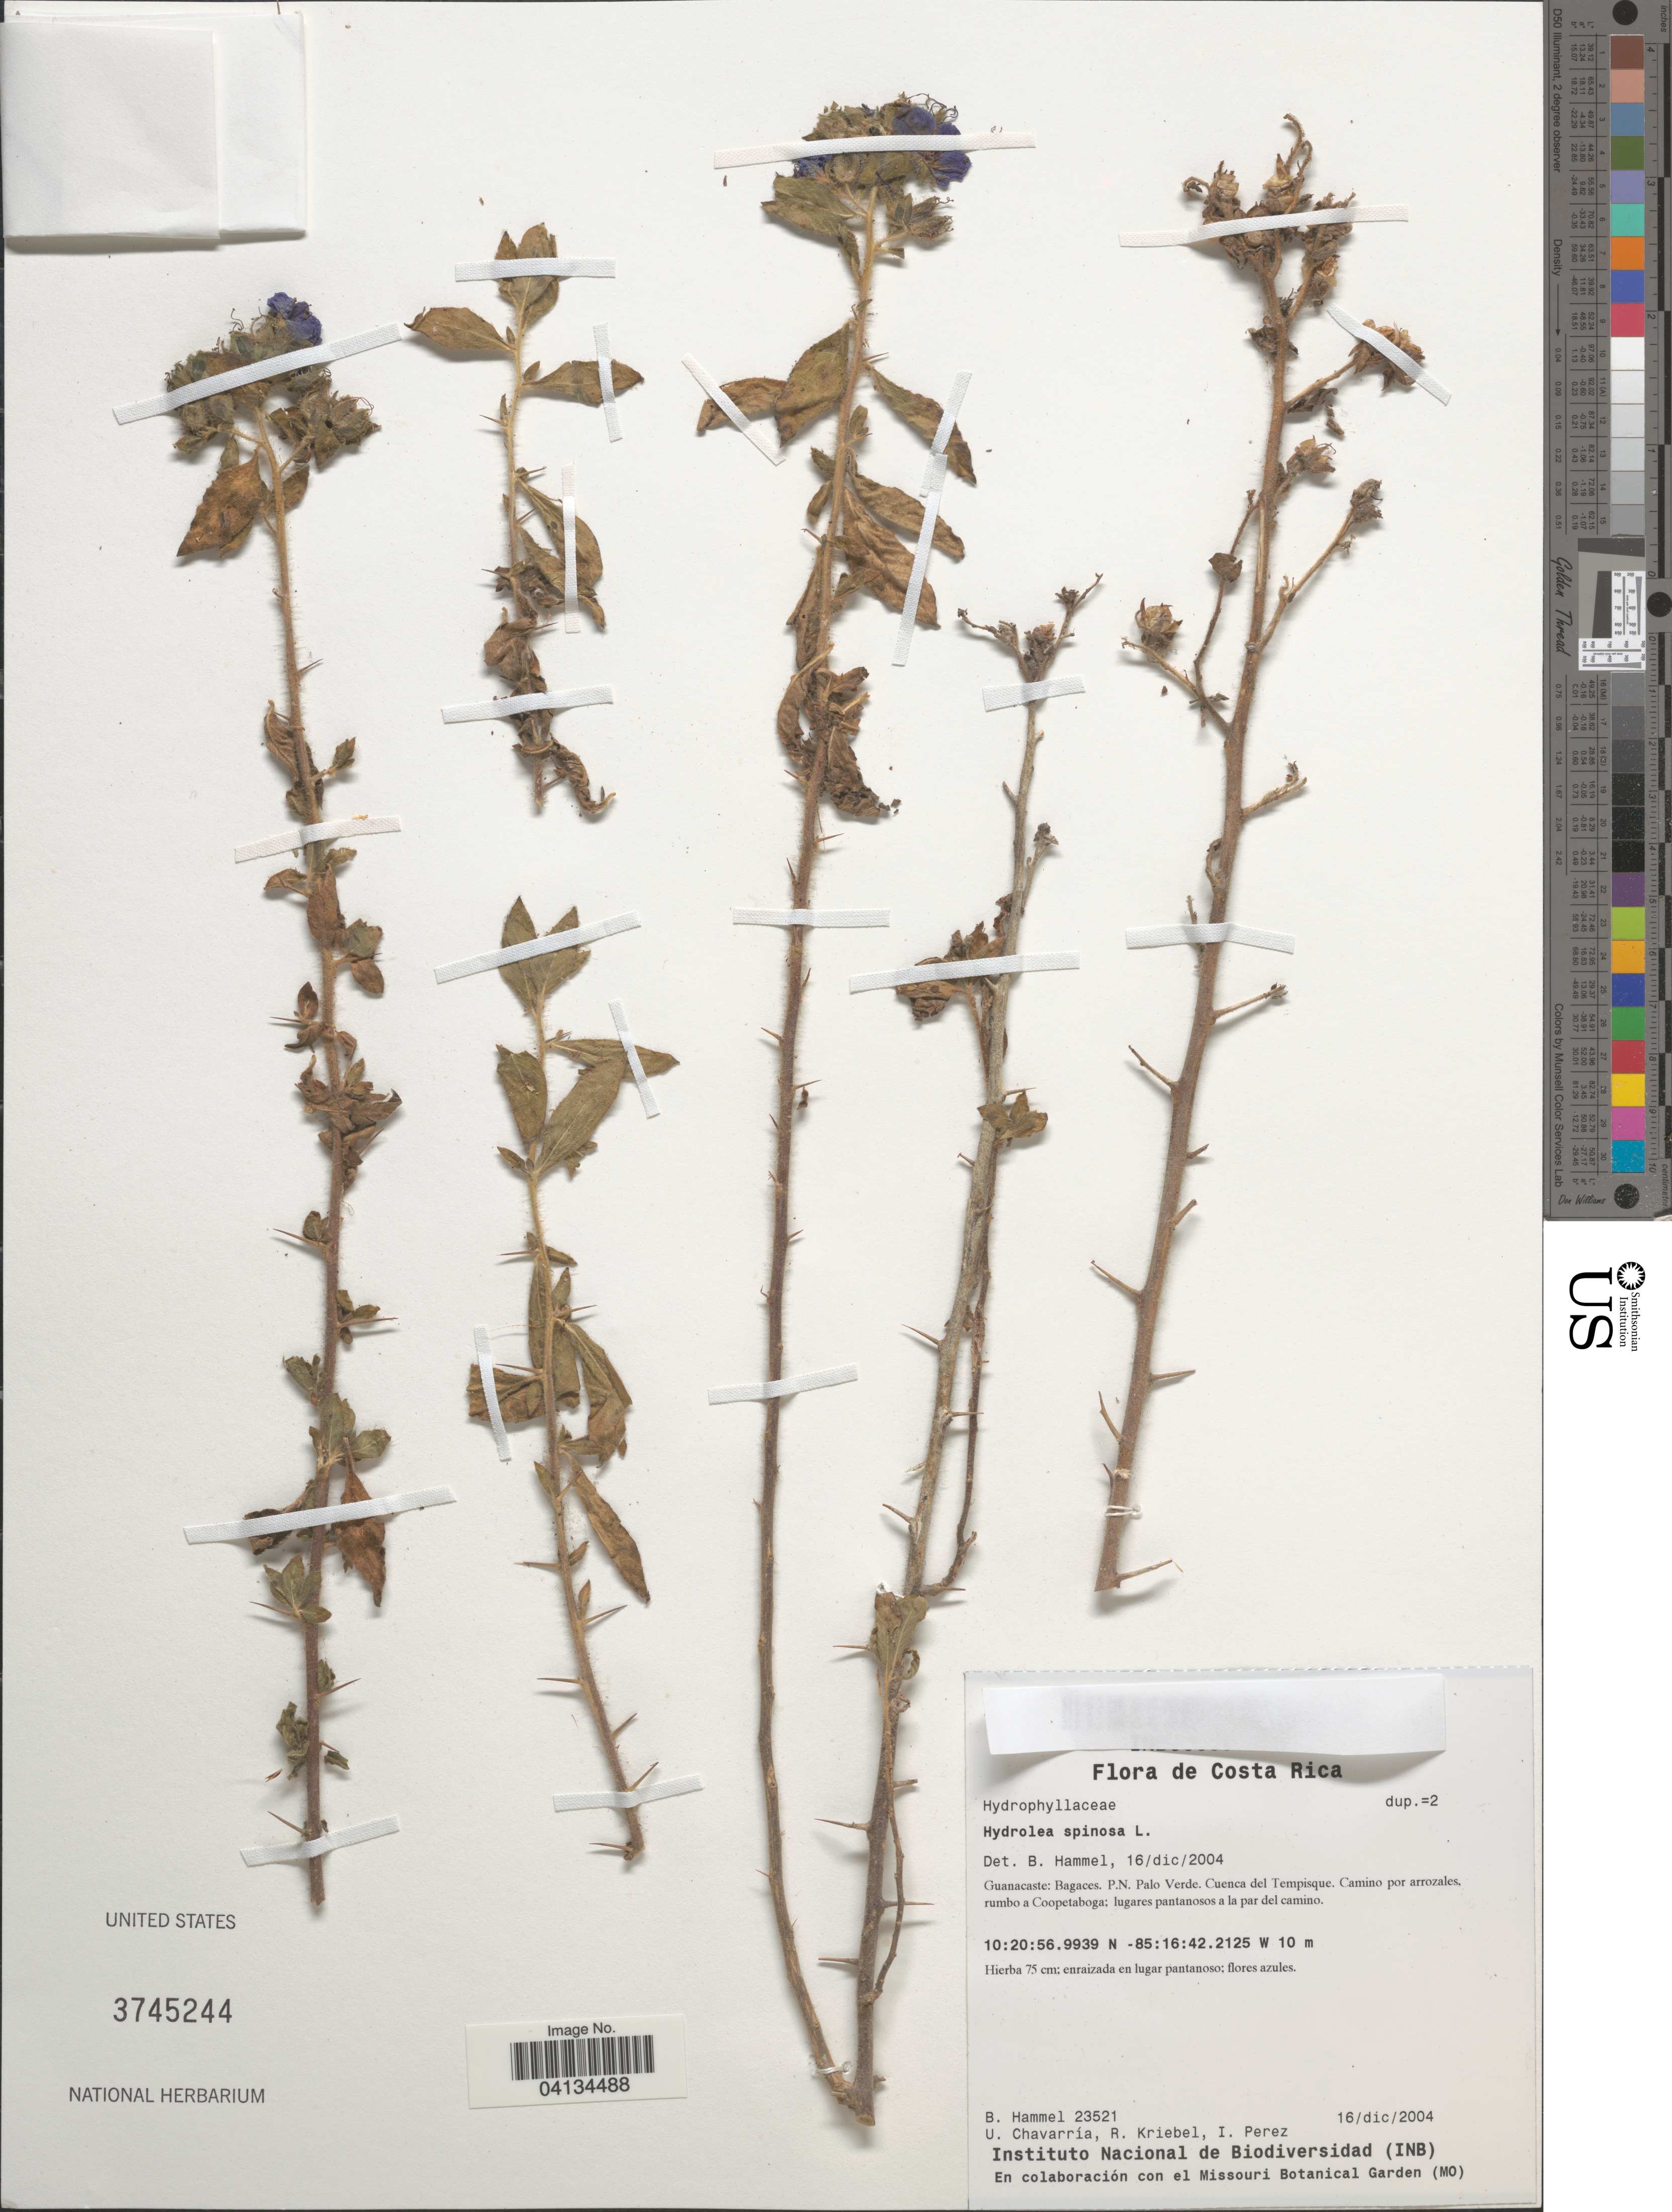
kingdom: Plantae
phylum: Tracheophyta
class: Magnoliopsida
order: Solanales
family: Hydroleaceae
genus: Hydrolea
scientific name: Hydrolea spinosa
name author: L.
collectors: B. Hammel, U. Chavarría, R. Kriebel & I. Pérez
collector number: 23521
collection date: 2004-12-16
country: Costa Rica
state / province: Guanacaste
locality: Bagaces. P.N. Palo Verde. Cuenca del Tempisque. Camino por arrozales, rumbo a Coopetaboga.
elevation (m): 10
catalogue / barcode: US 3745244